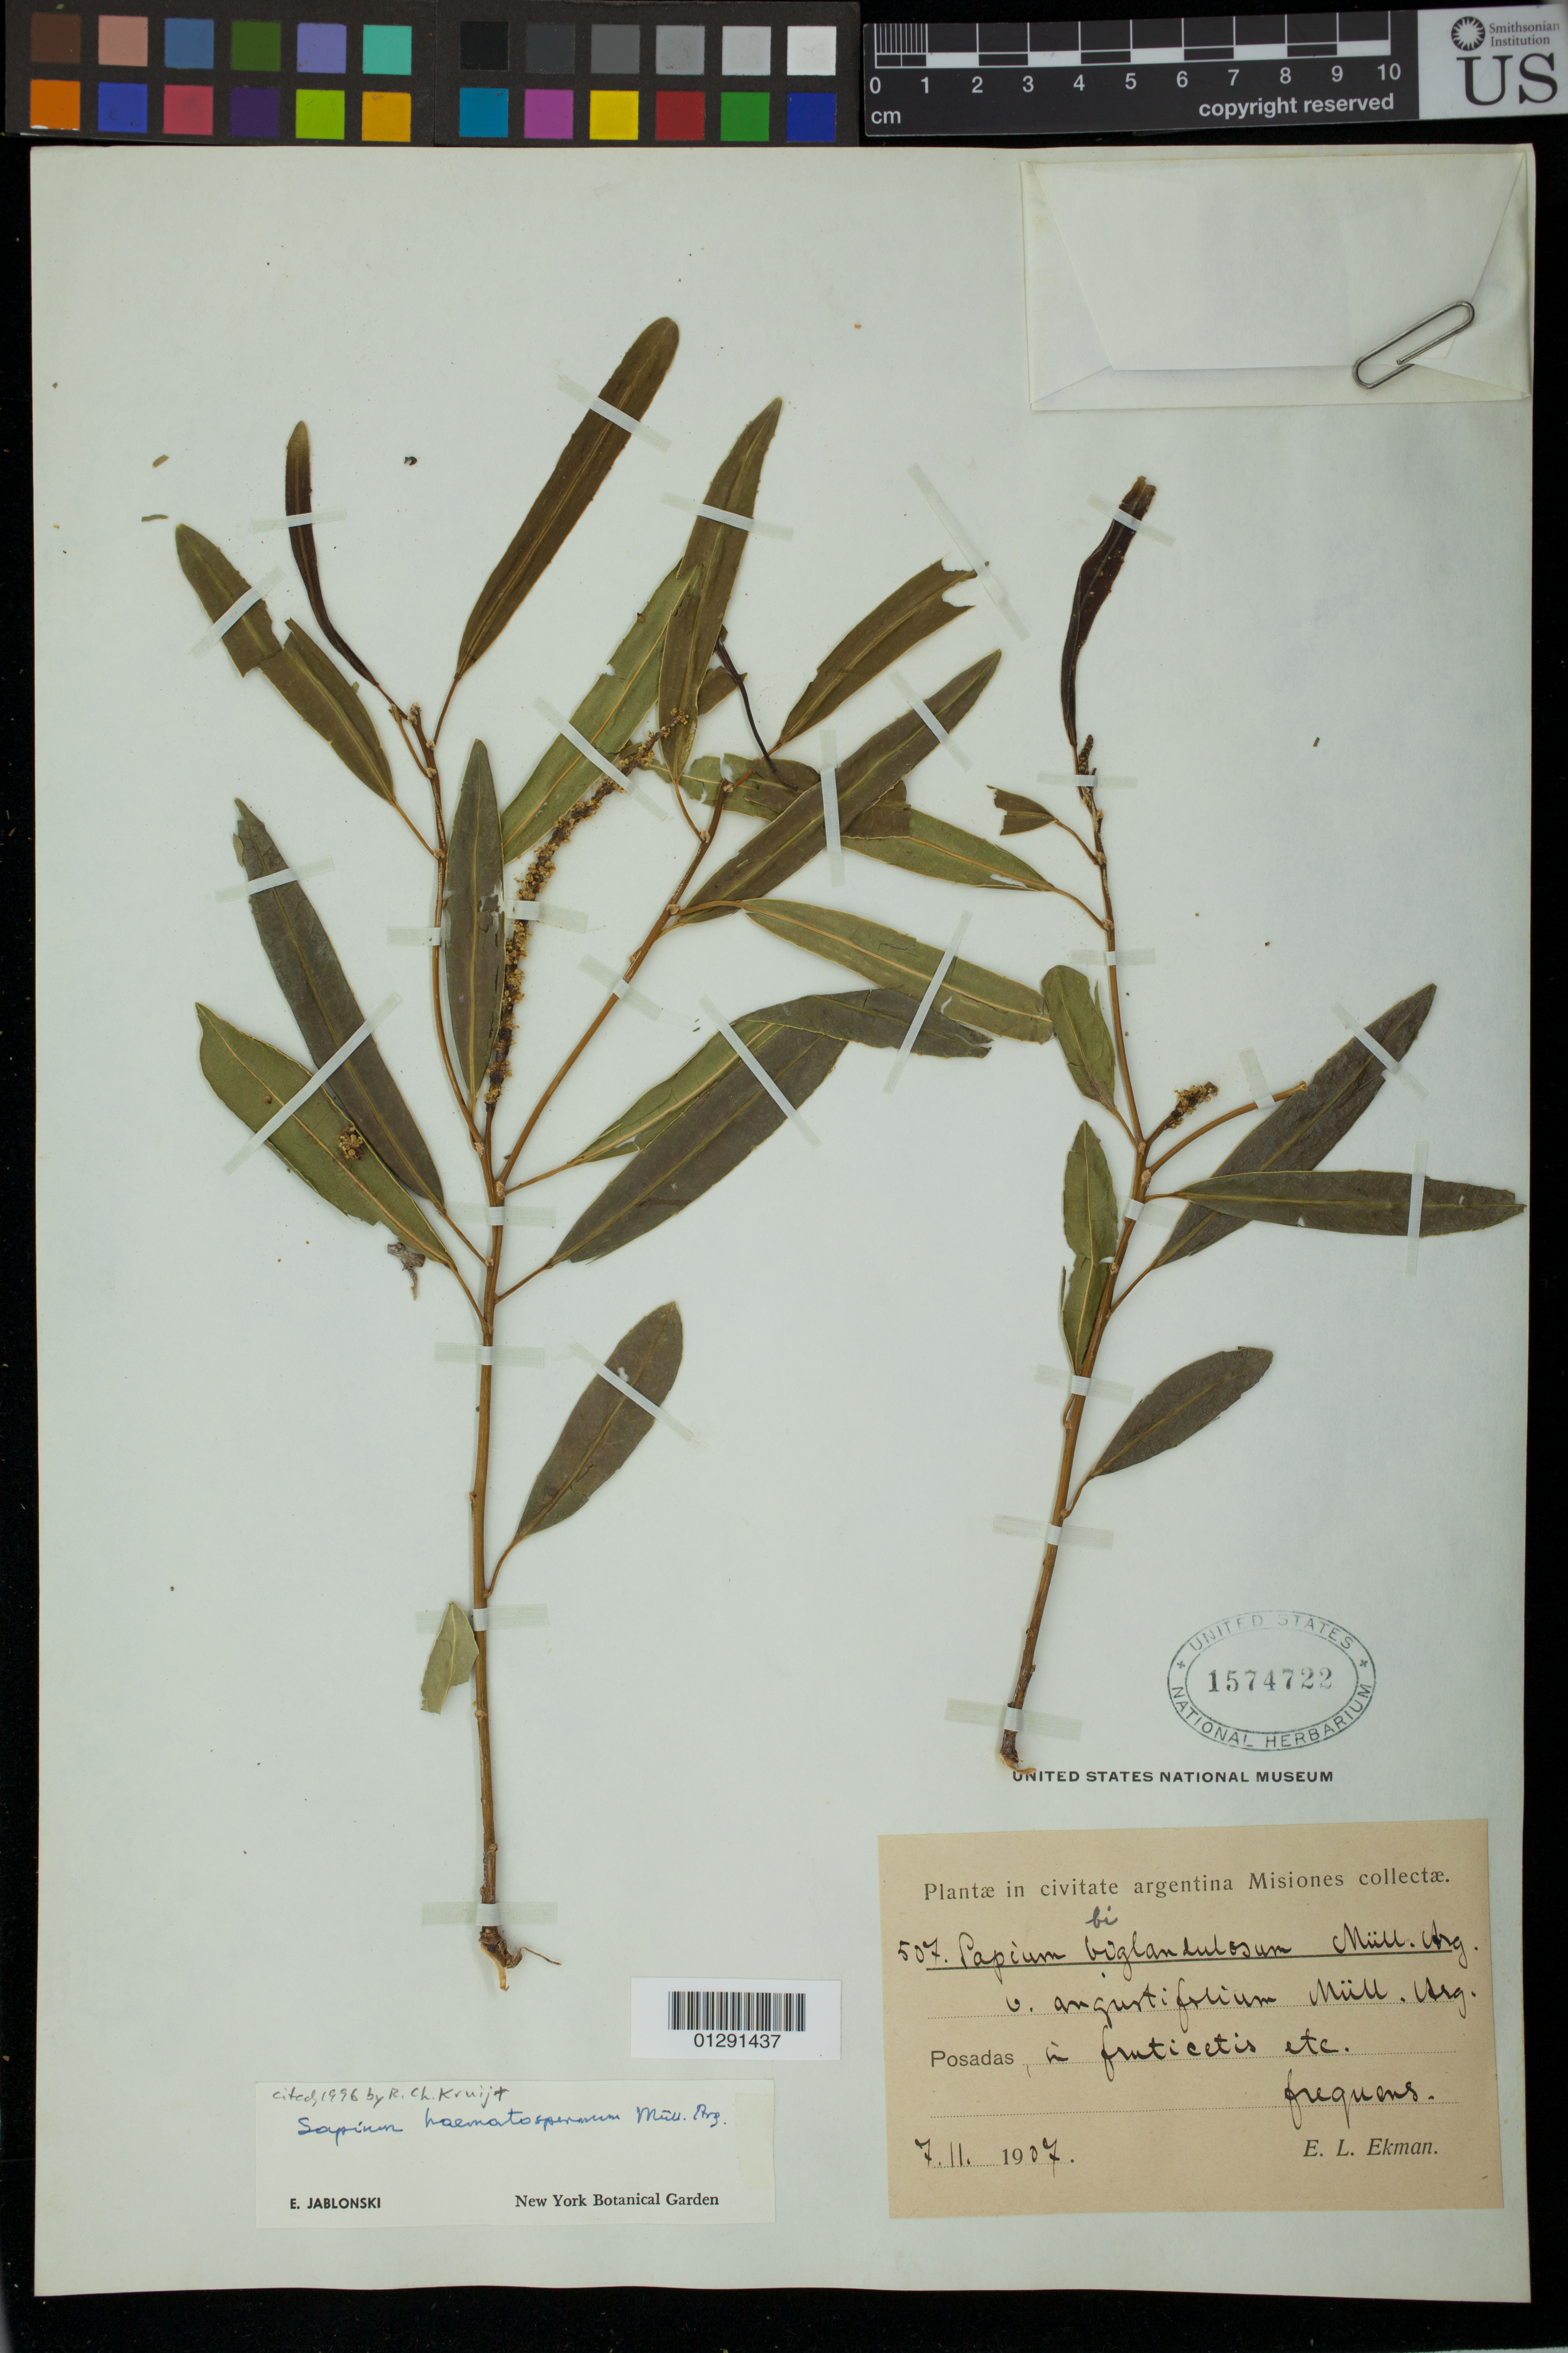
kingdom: Plantae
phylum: Tracheophyta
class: Magnoliopsida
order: Malpighiales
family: Euphorbiaceae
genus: Sapium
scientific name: Sapium haematospermum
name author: Müll. Arg.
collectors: E. L. Ekman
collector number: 507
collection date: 1907-11-07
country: Argentina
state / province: Misiones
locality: Posadas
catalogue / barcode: US 1574722